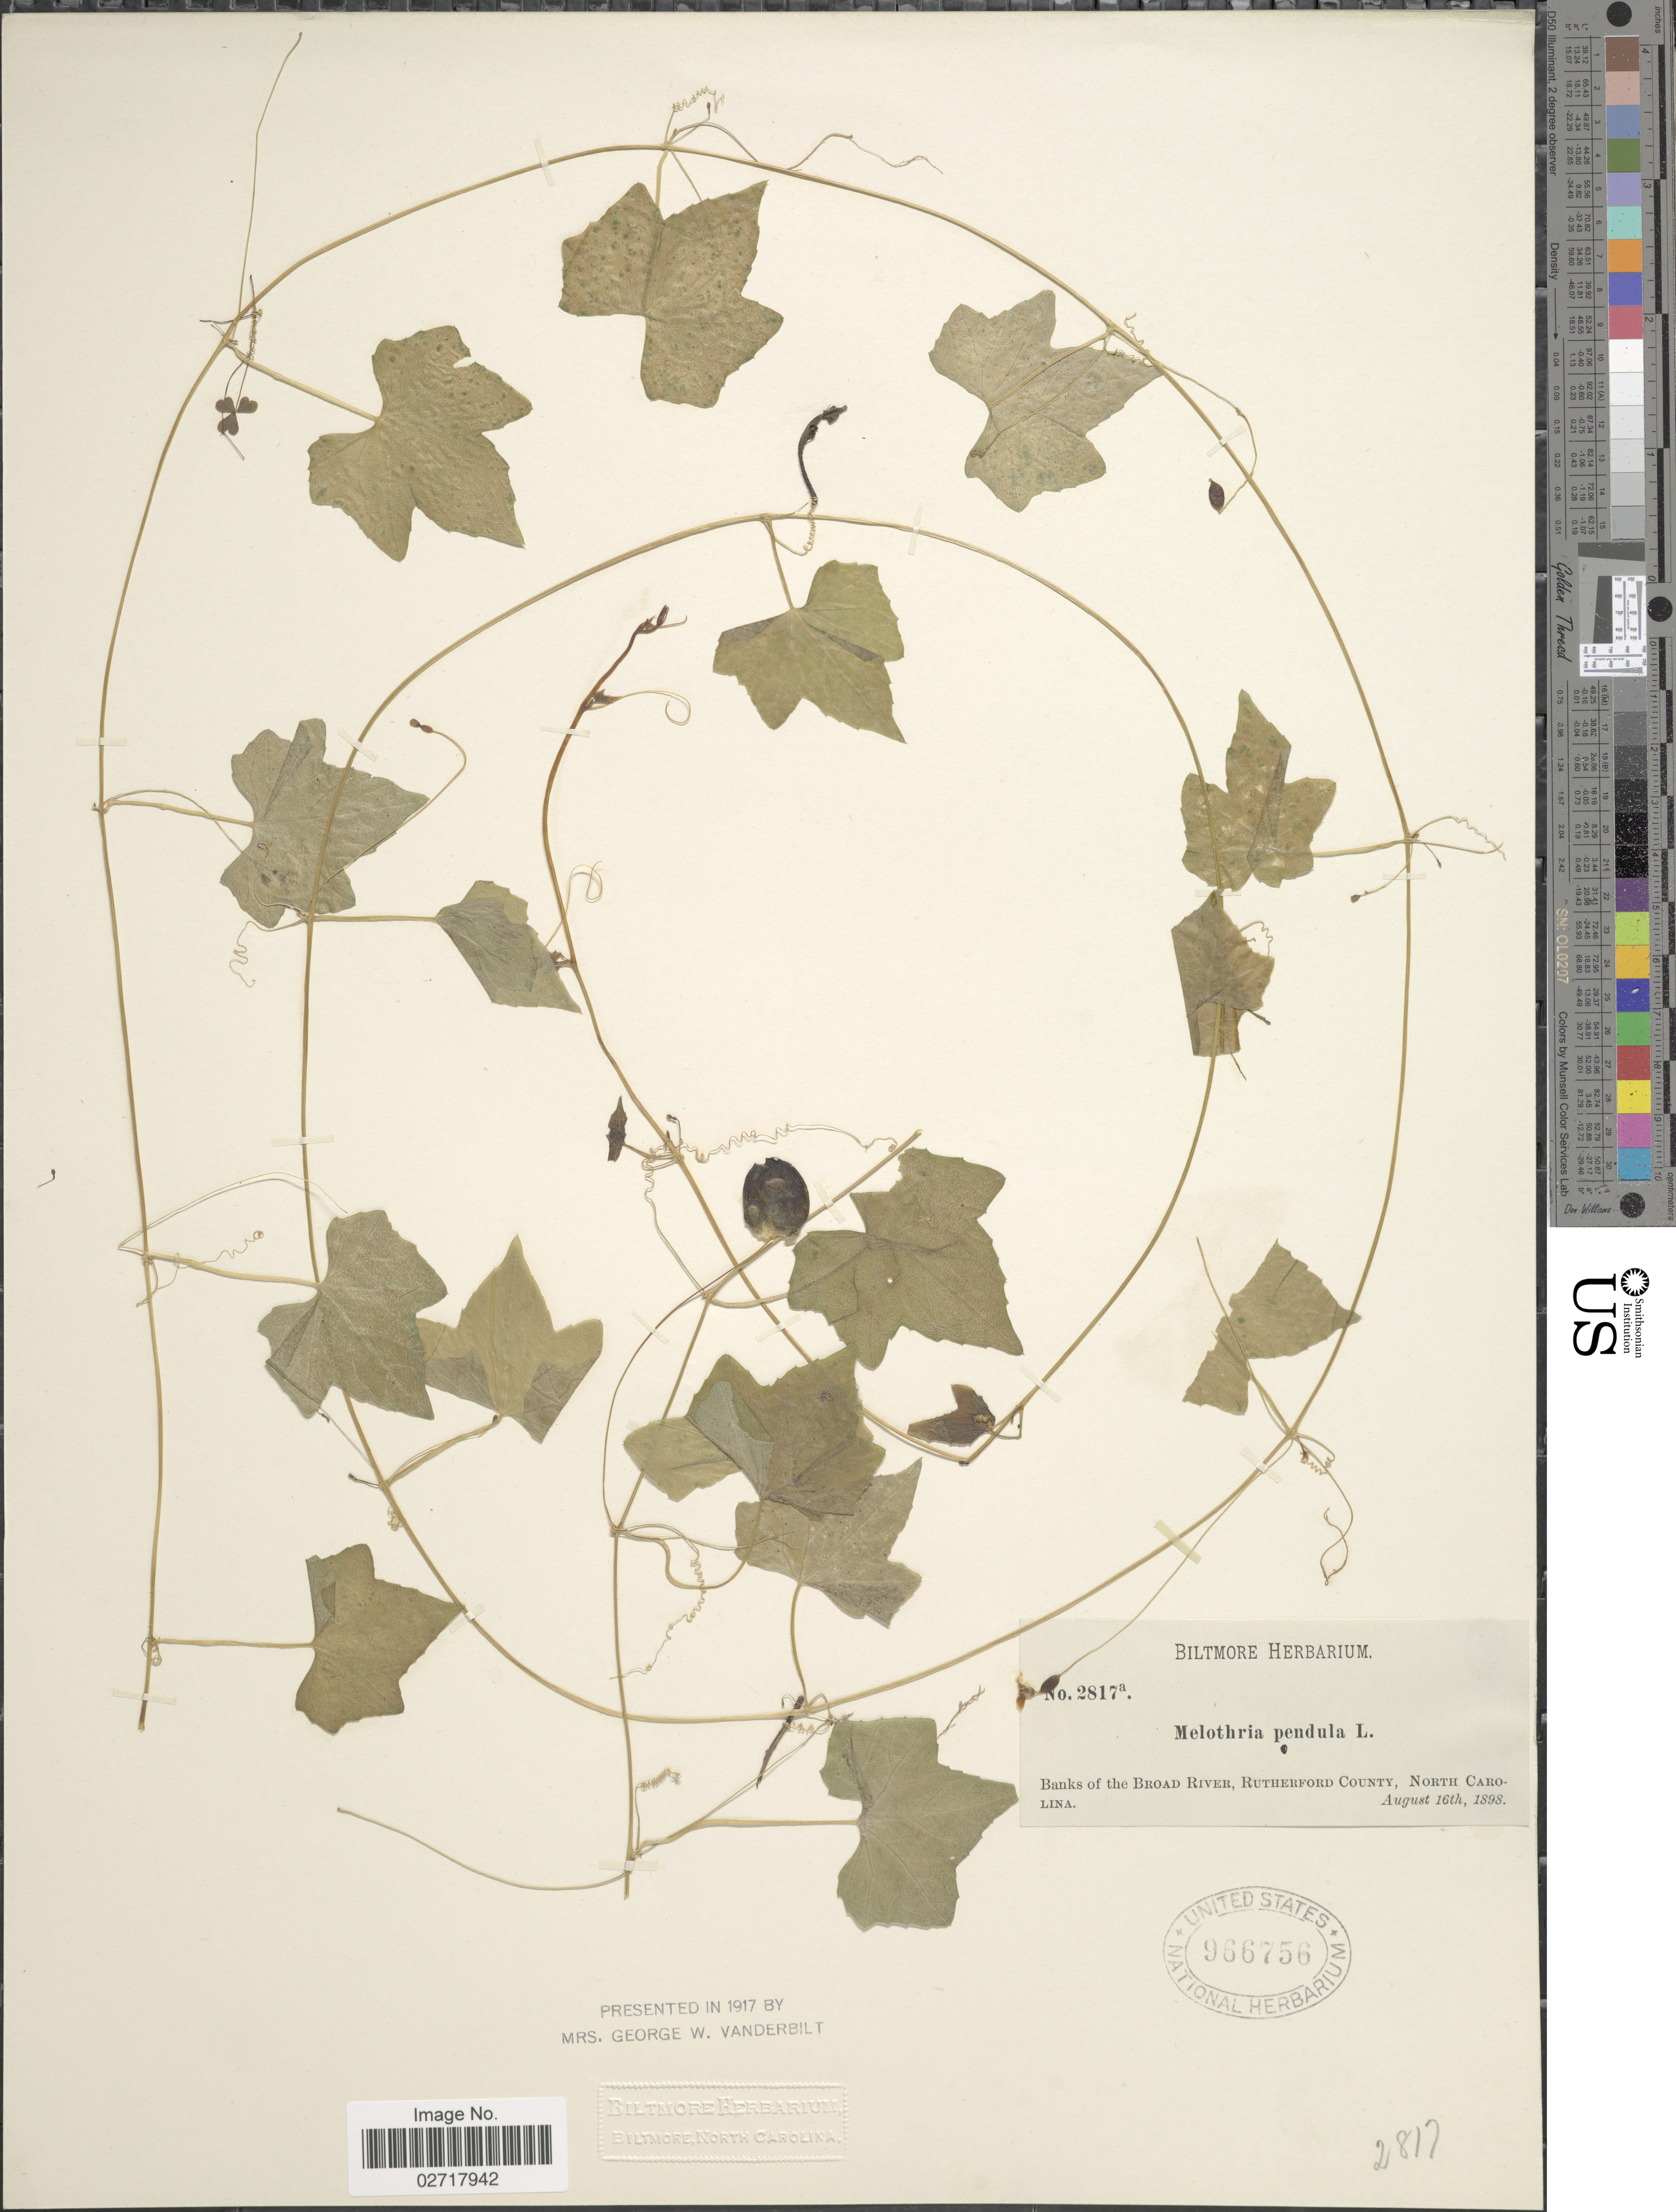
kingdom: Plantae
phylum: Tracheophyta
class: Magnoliopsida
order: Cucurbitales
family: Cucurbitaceae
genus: Melothria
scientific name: Melothria pendula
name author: L.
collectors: ex herb. Biltmore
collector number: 2817a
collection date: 1898-08-16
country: United States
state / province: North Carolina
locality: Banks of the Broad River, Rutherford County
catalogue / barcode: US 966756